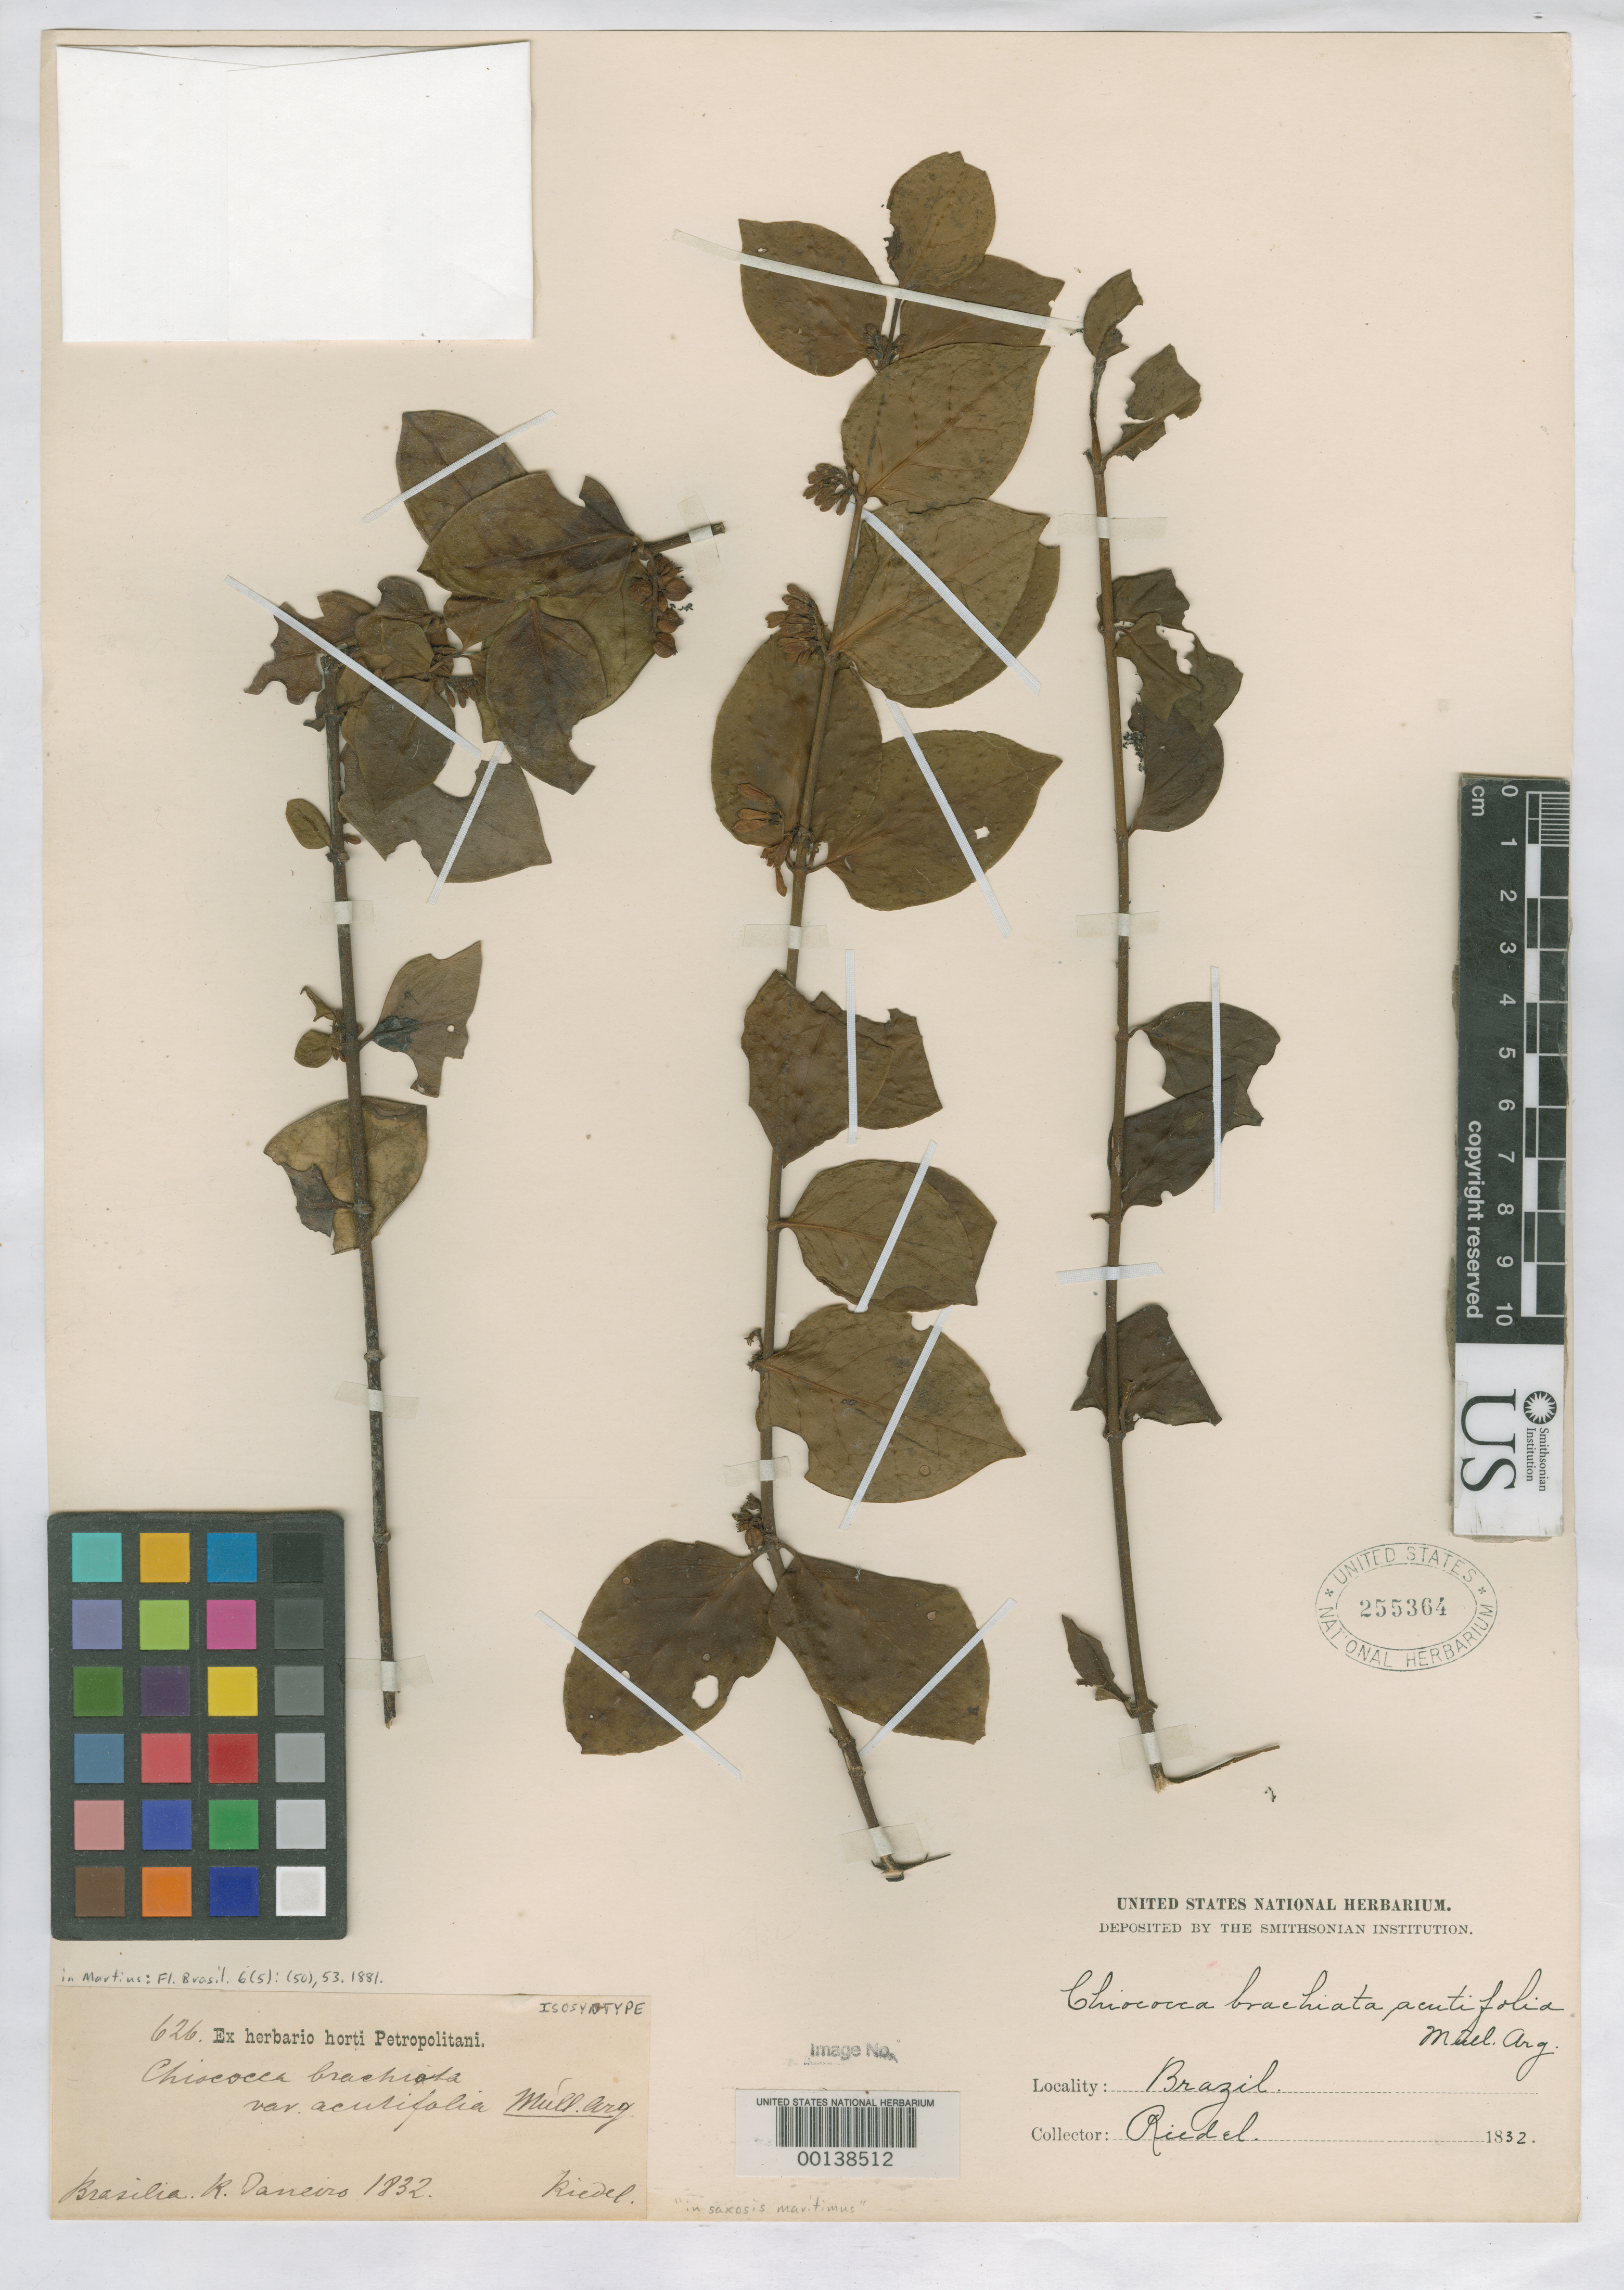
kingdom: Plantae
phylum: Tracheophyta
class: Magnoliopsida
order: Gentianales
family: Rubiaceae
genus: Chiococca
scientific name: Chiococca brachiata var. acutifolia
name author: Müll. Arg. in Mart.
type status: Isosyntype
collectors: L. Reidel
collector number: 626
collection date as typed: Jan 1832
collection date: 1832-01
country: Brazil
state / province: Minas Gerais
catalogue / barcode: US 255364